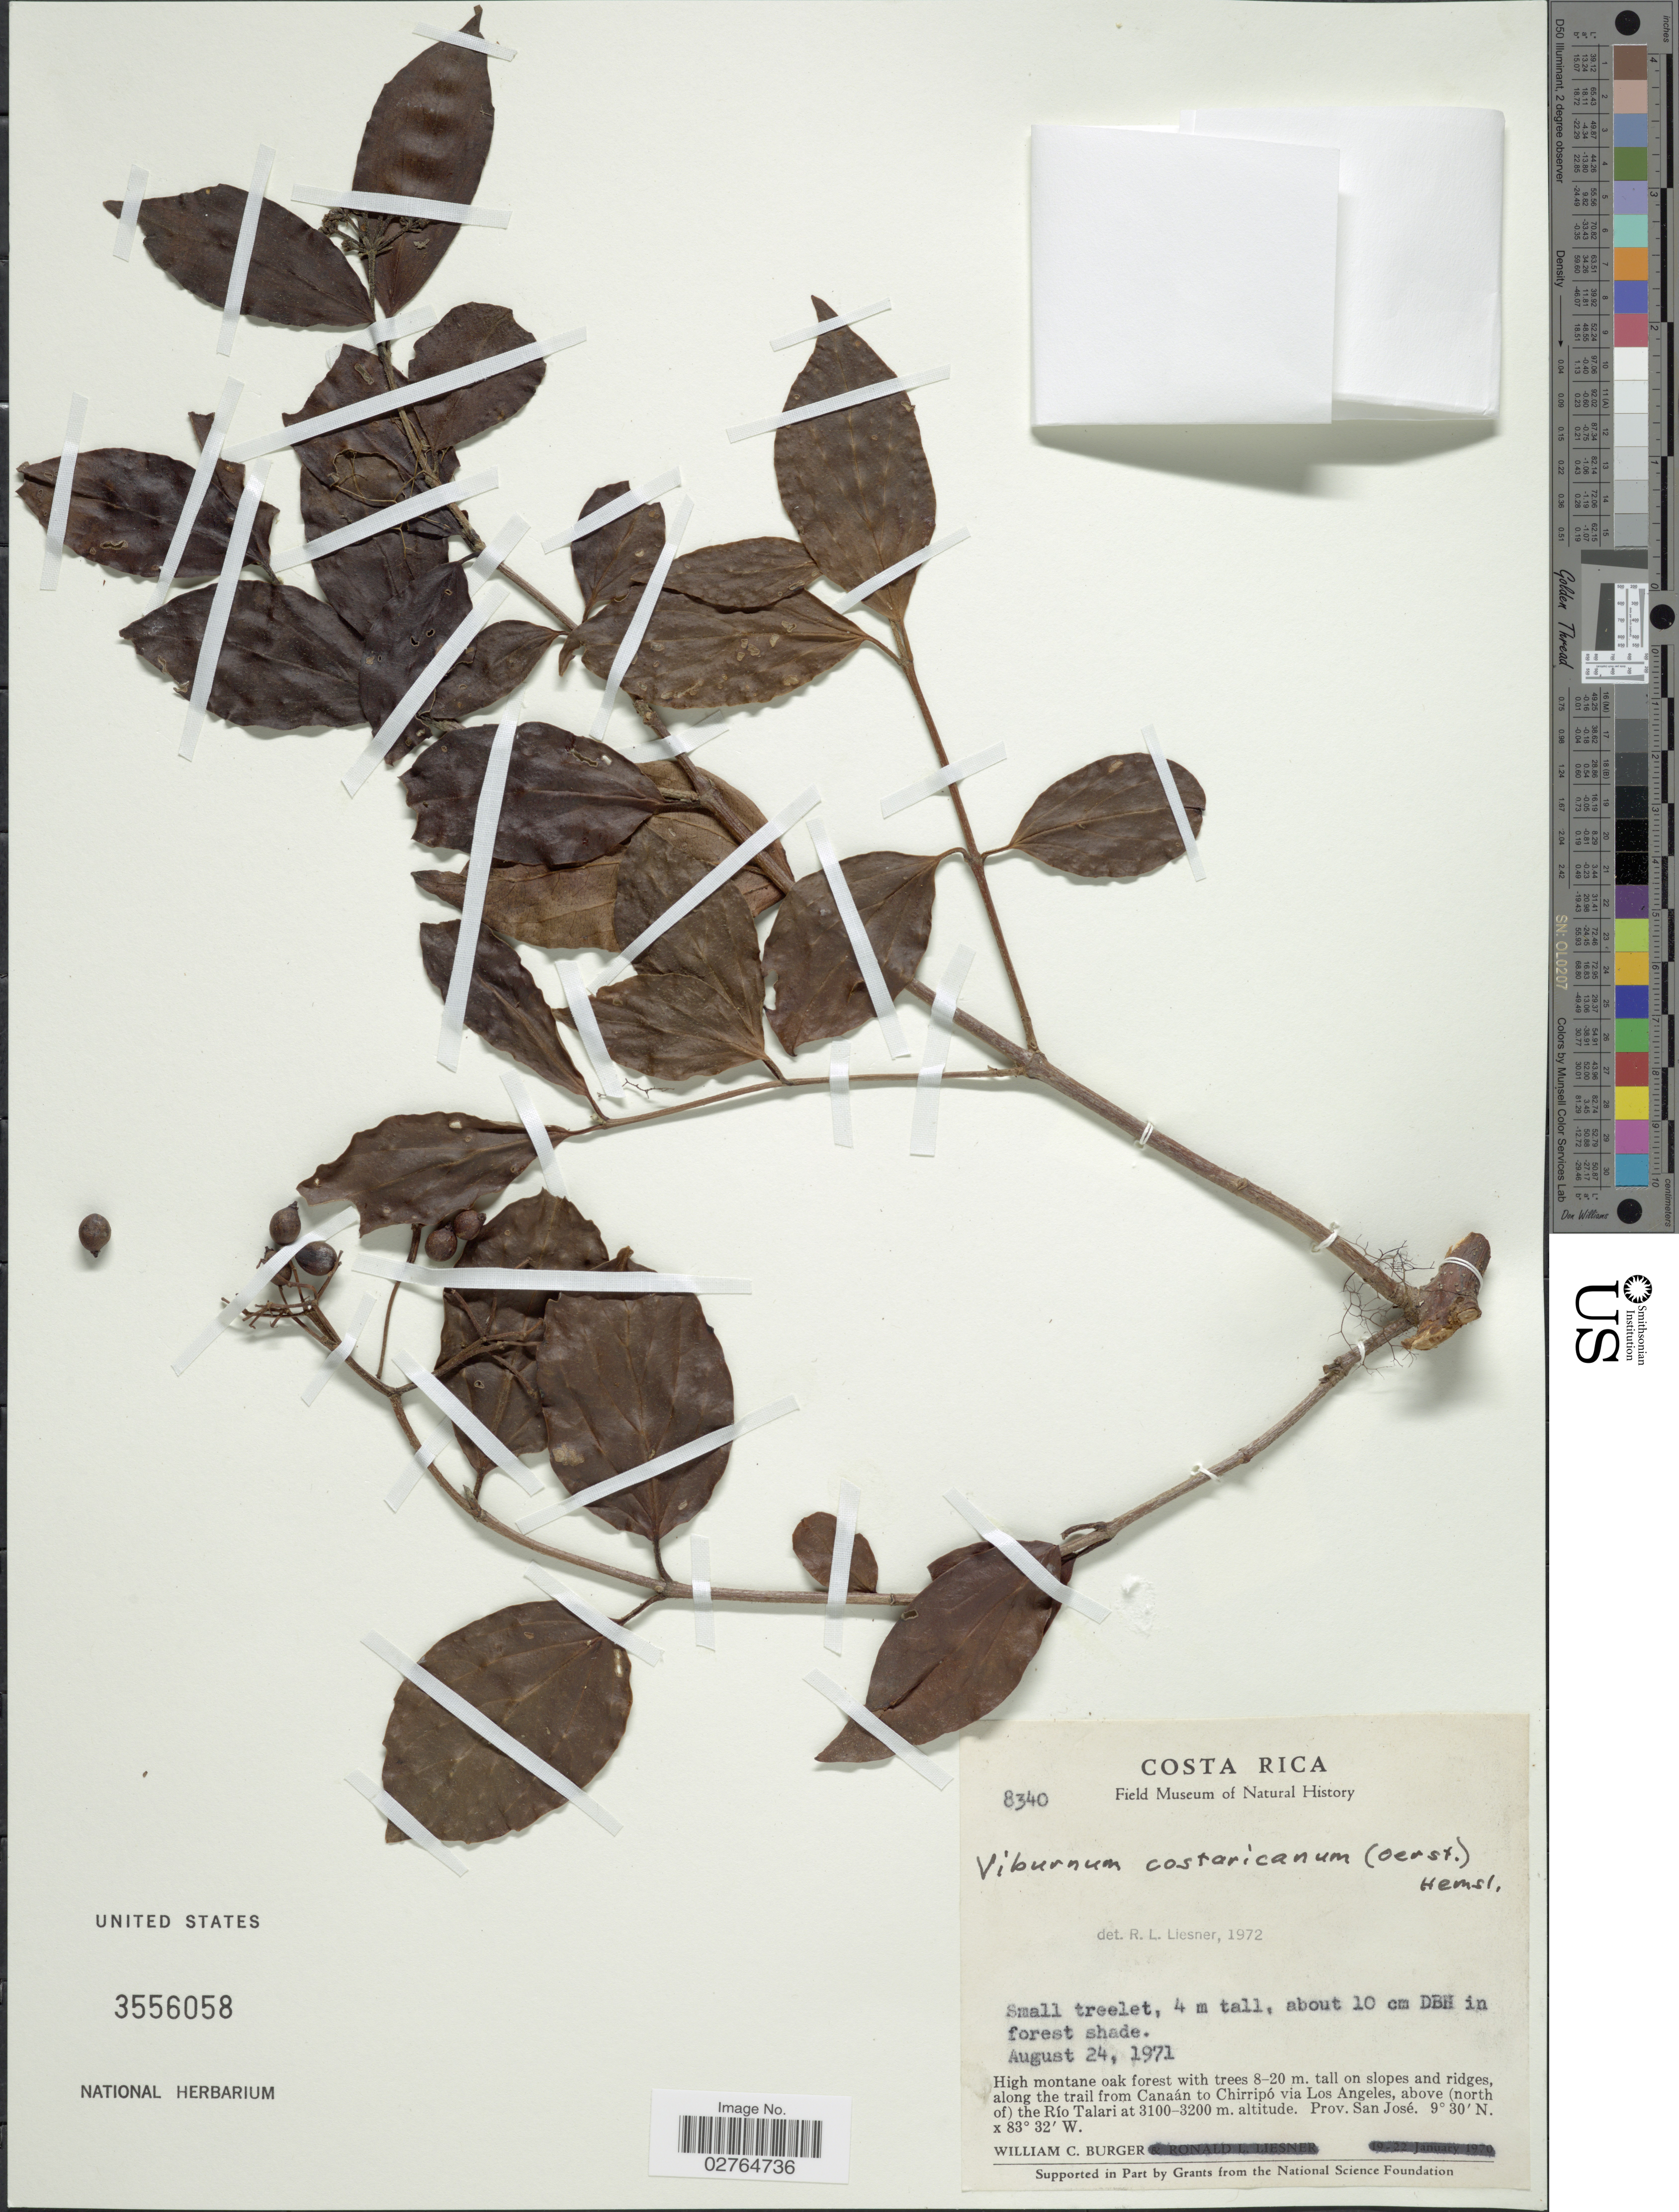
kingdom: Plantae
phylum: Tracheophyta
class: Magnoliopsida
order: Dipsacales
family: Viburnaceae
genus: Viburnum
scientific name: Viburnum costaricanum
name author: (Oerst.) Hemsl.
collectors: W. Burger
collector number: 8340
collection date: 1971-08-24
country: Costa Rica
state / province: San José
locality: Along the trail from Canáan to Chirripó via Los Angeles, above (north of) the Río Talari.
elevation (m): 3100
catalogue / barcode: US 3556058